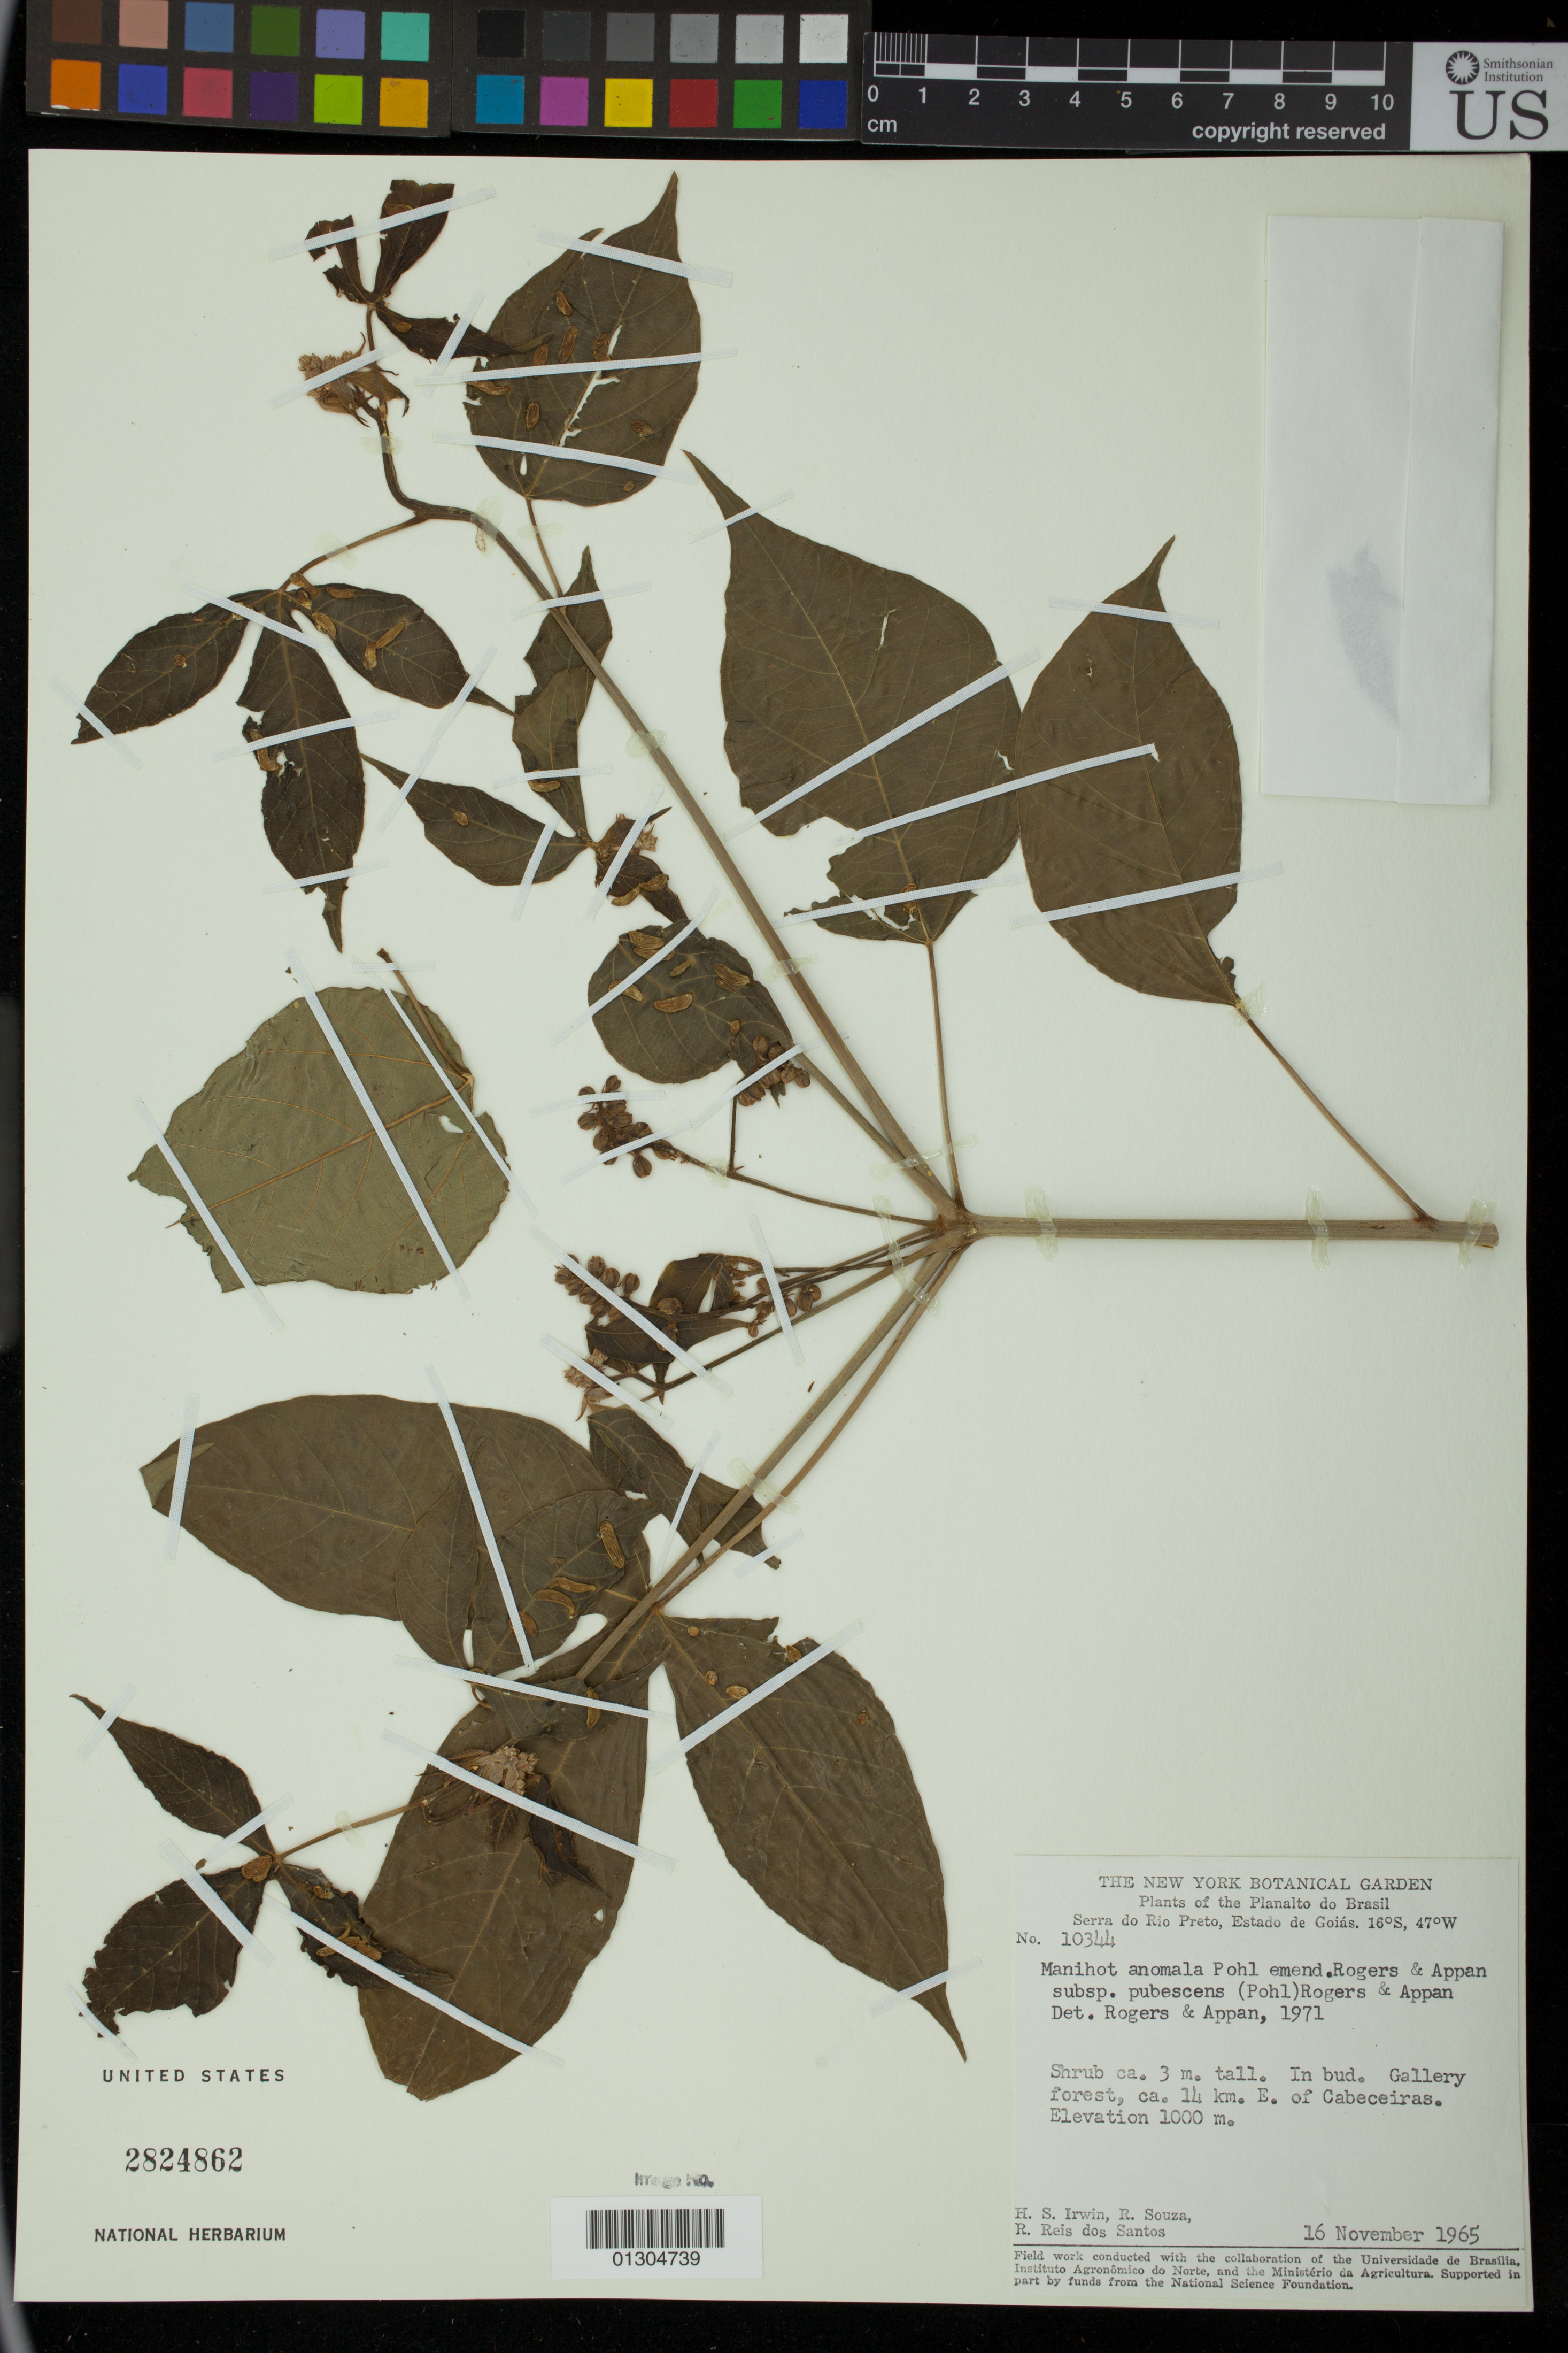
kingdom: Plantae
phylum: Tracheophyta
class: Magnoliopsida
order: Malpighiales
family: Euphorbiaceae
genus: Manihot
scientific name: Manihot anomala subsp. pubescens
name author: (Pohl) D.J. Rogers & Appan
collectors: H. Irwin, R. Souza & R. Reis dos Santos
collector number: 10344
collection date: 1965-11-16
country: Brazil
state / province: Goias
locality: ca. 14 km. E. of Cabeceiras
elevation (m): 1000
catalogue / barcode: US 2824862